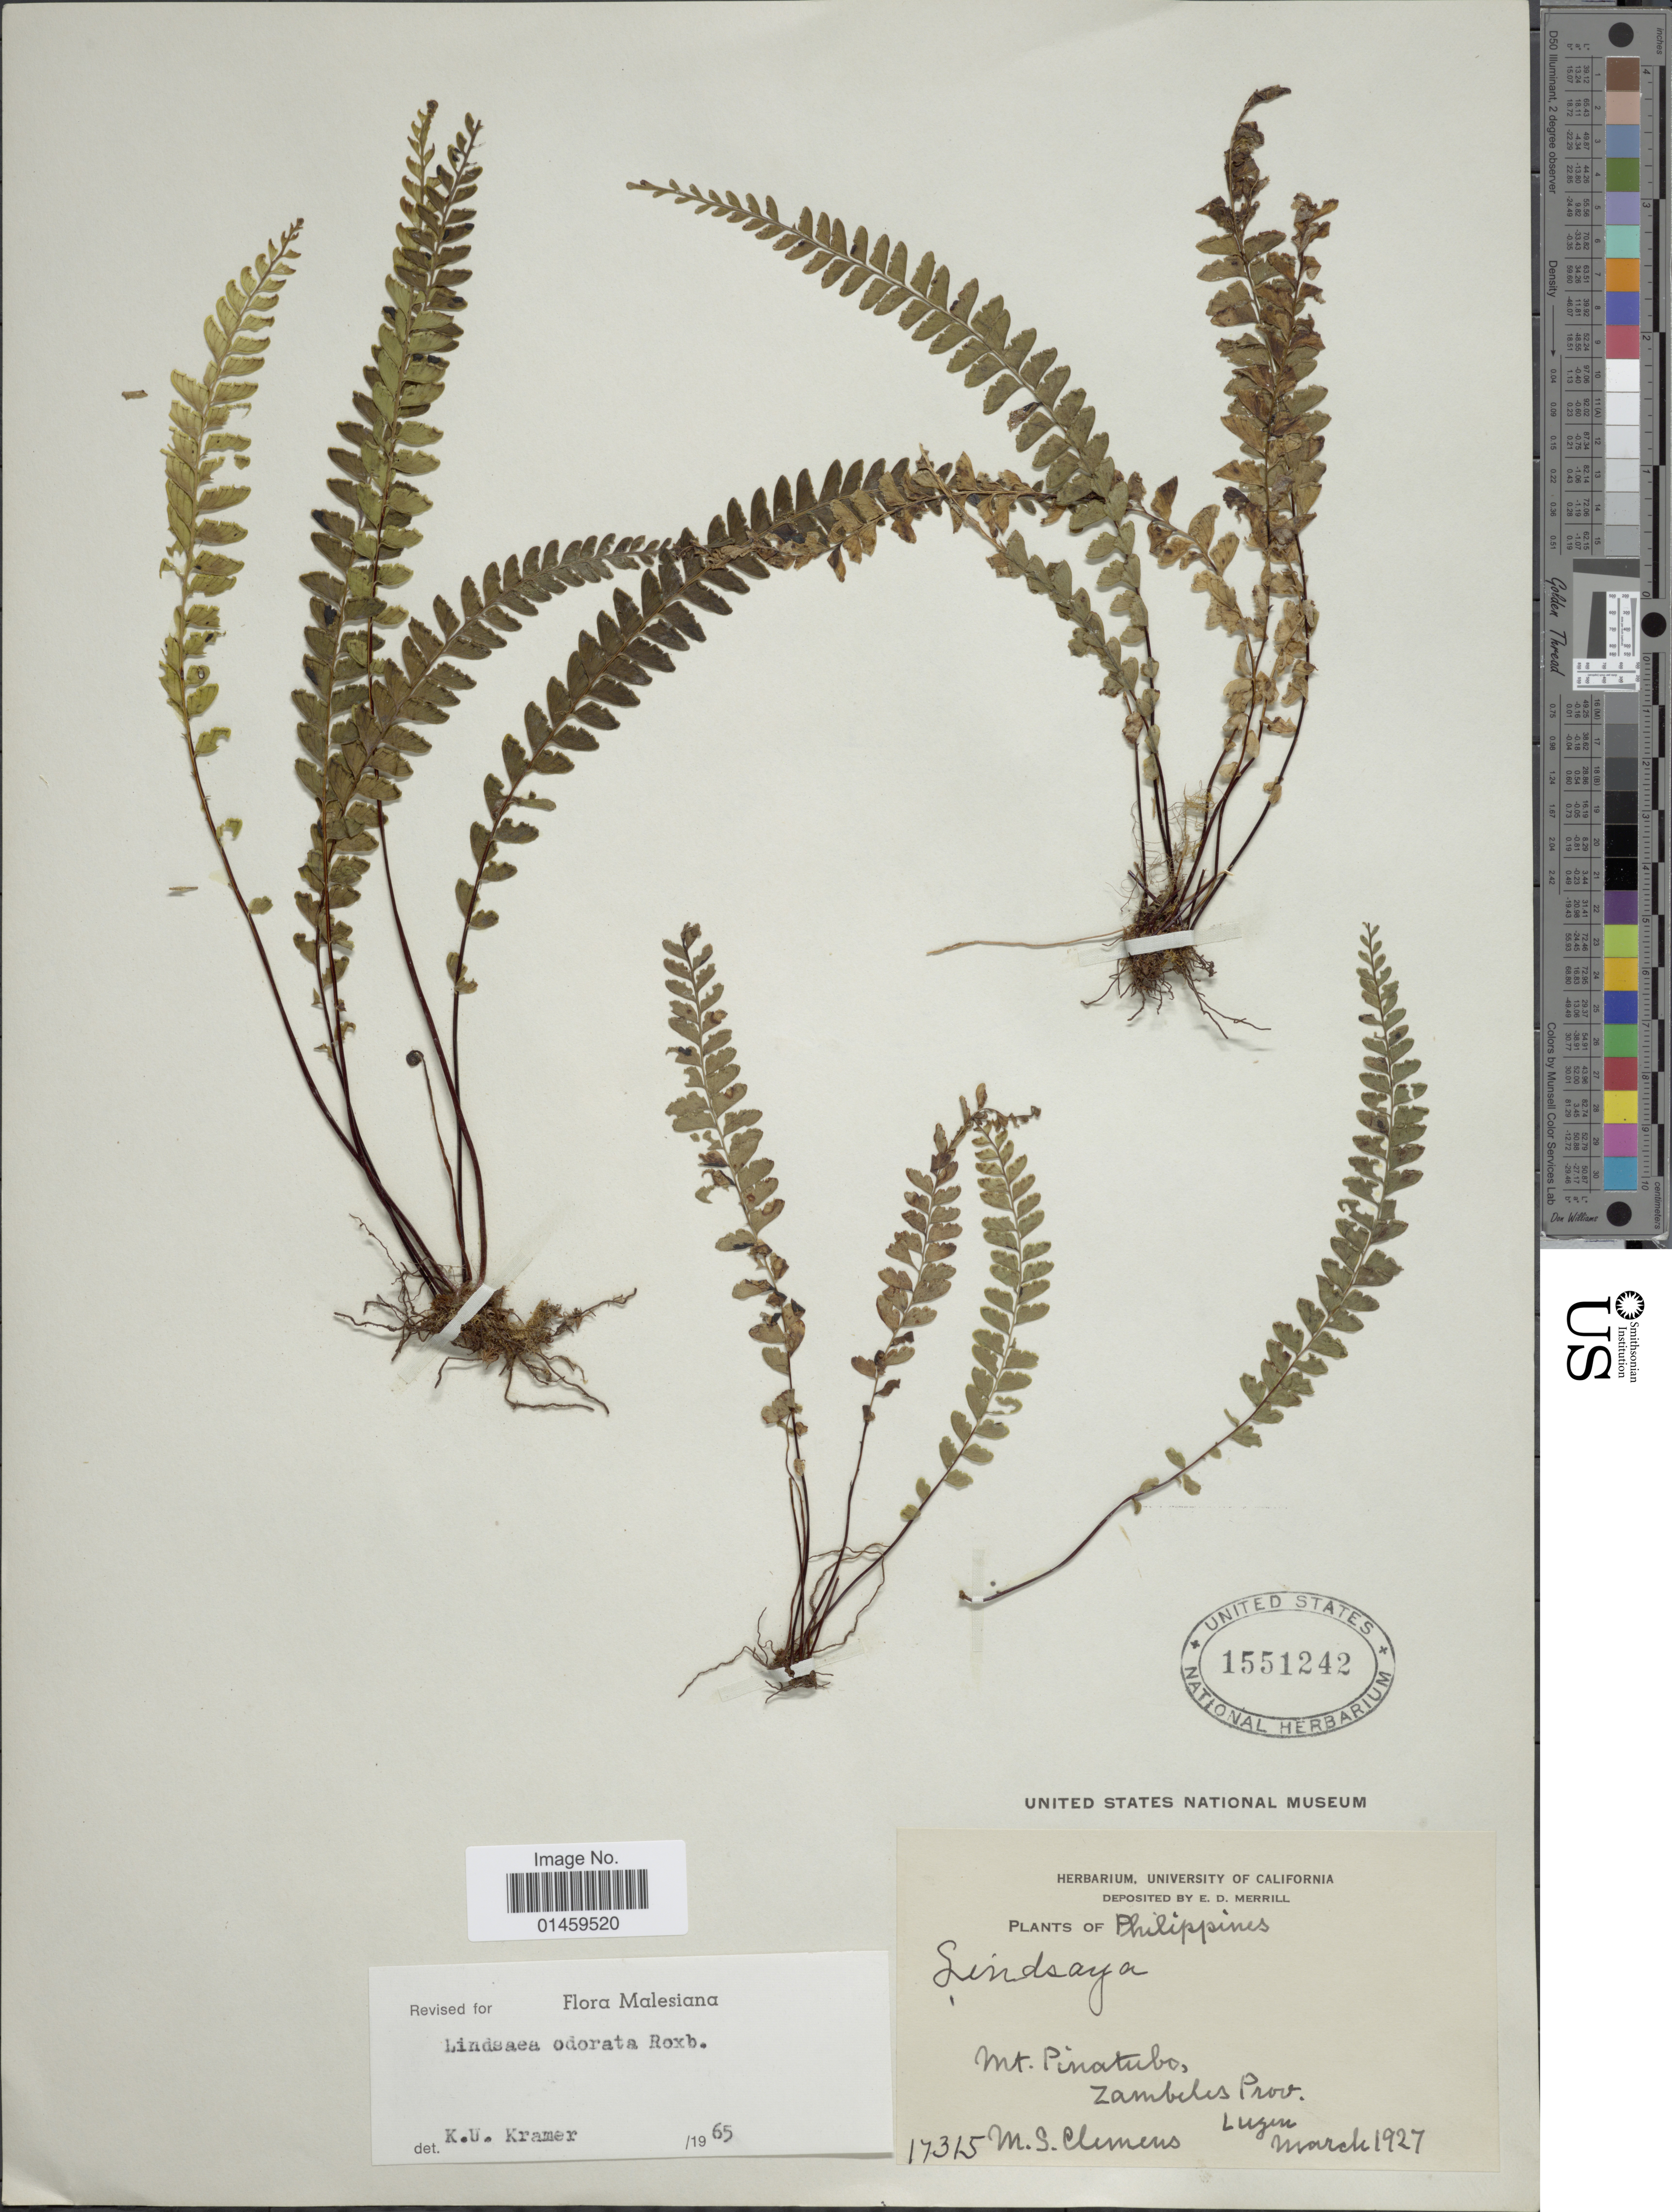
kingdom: Plantae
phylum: Tracheophyta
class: Polypodiopsida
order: Polypodiales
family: Lindsaeaceae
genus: Lindsaea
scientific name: Lindsaea odorata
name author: Roxb.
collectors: M. S. Clemens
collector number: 17315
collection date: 1927-03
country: Philippines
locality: Mt. Pinatubo, Zambeles Prov. Luzon.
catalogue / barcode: US 1551242